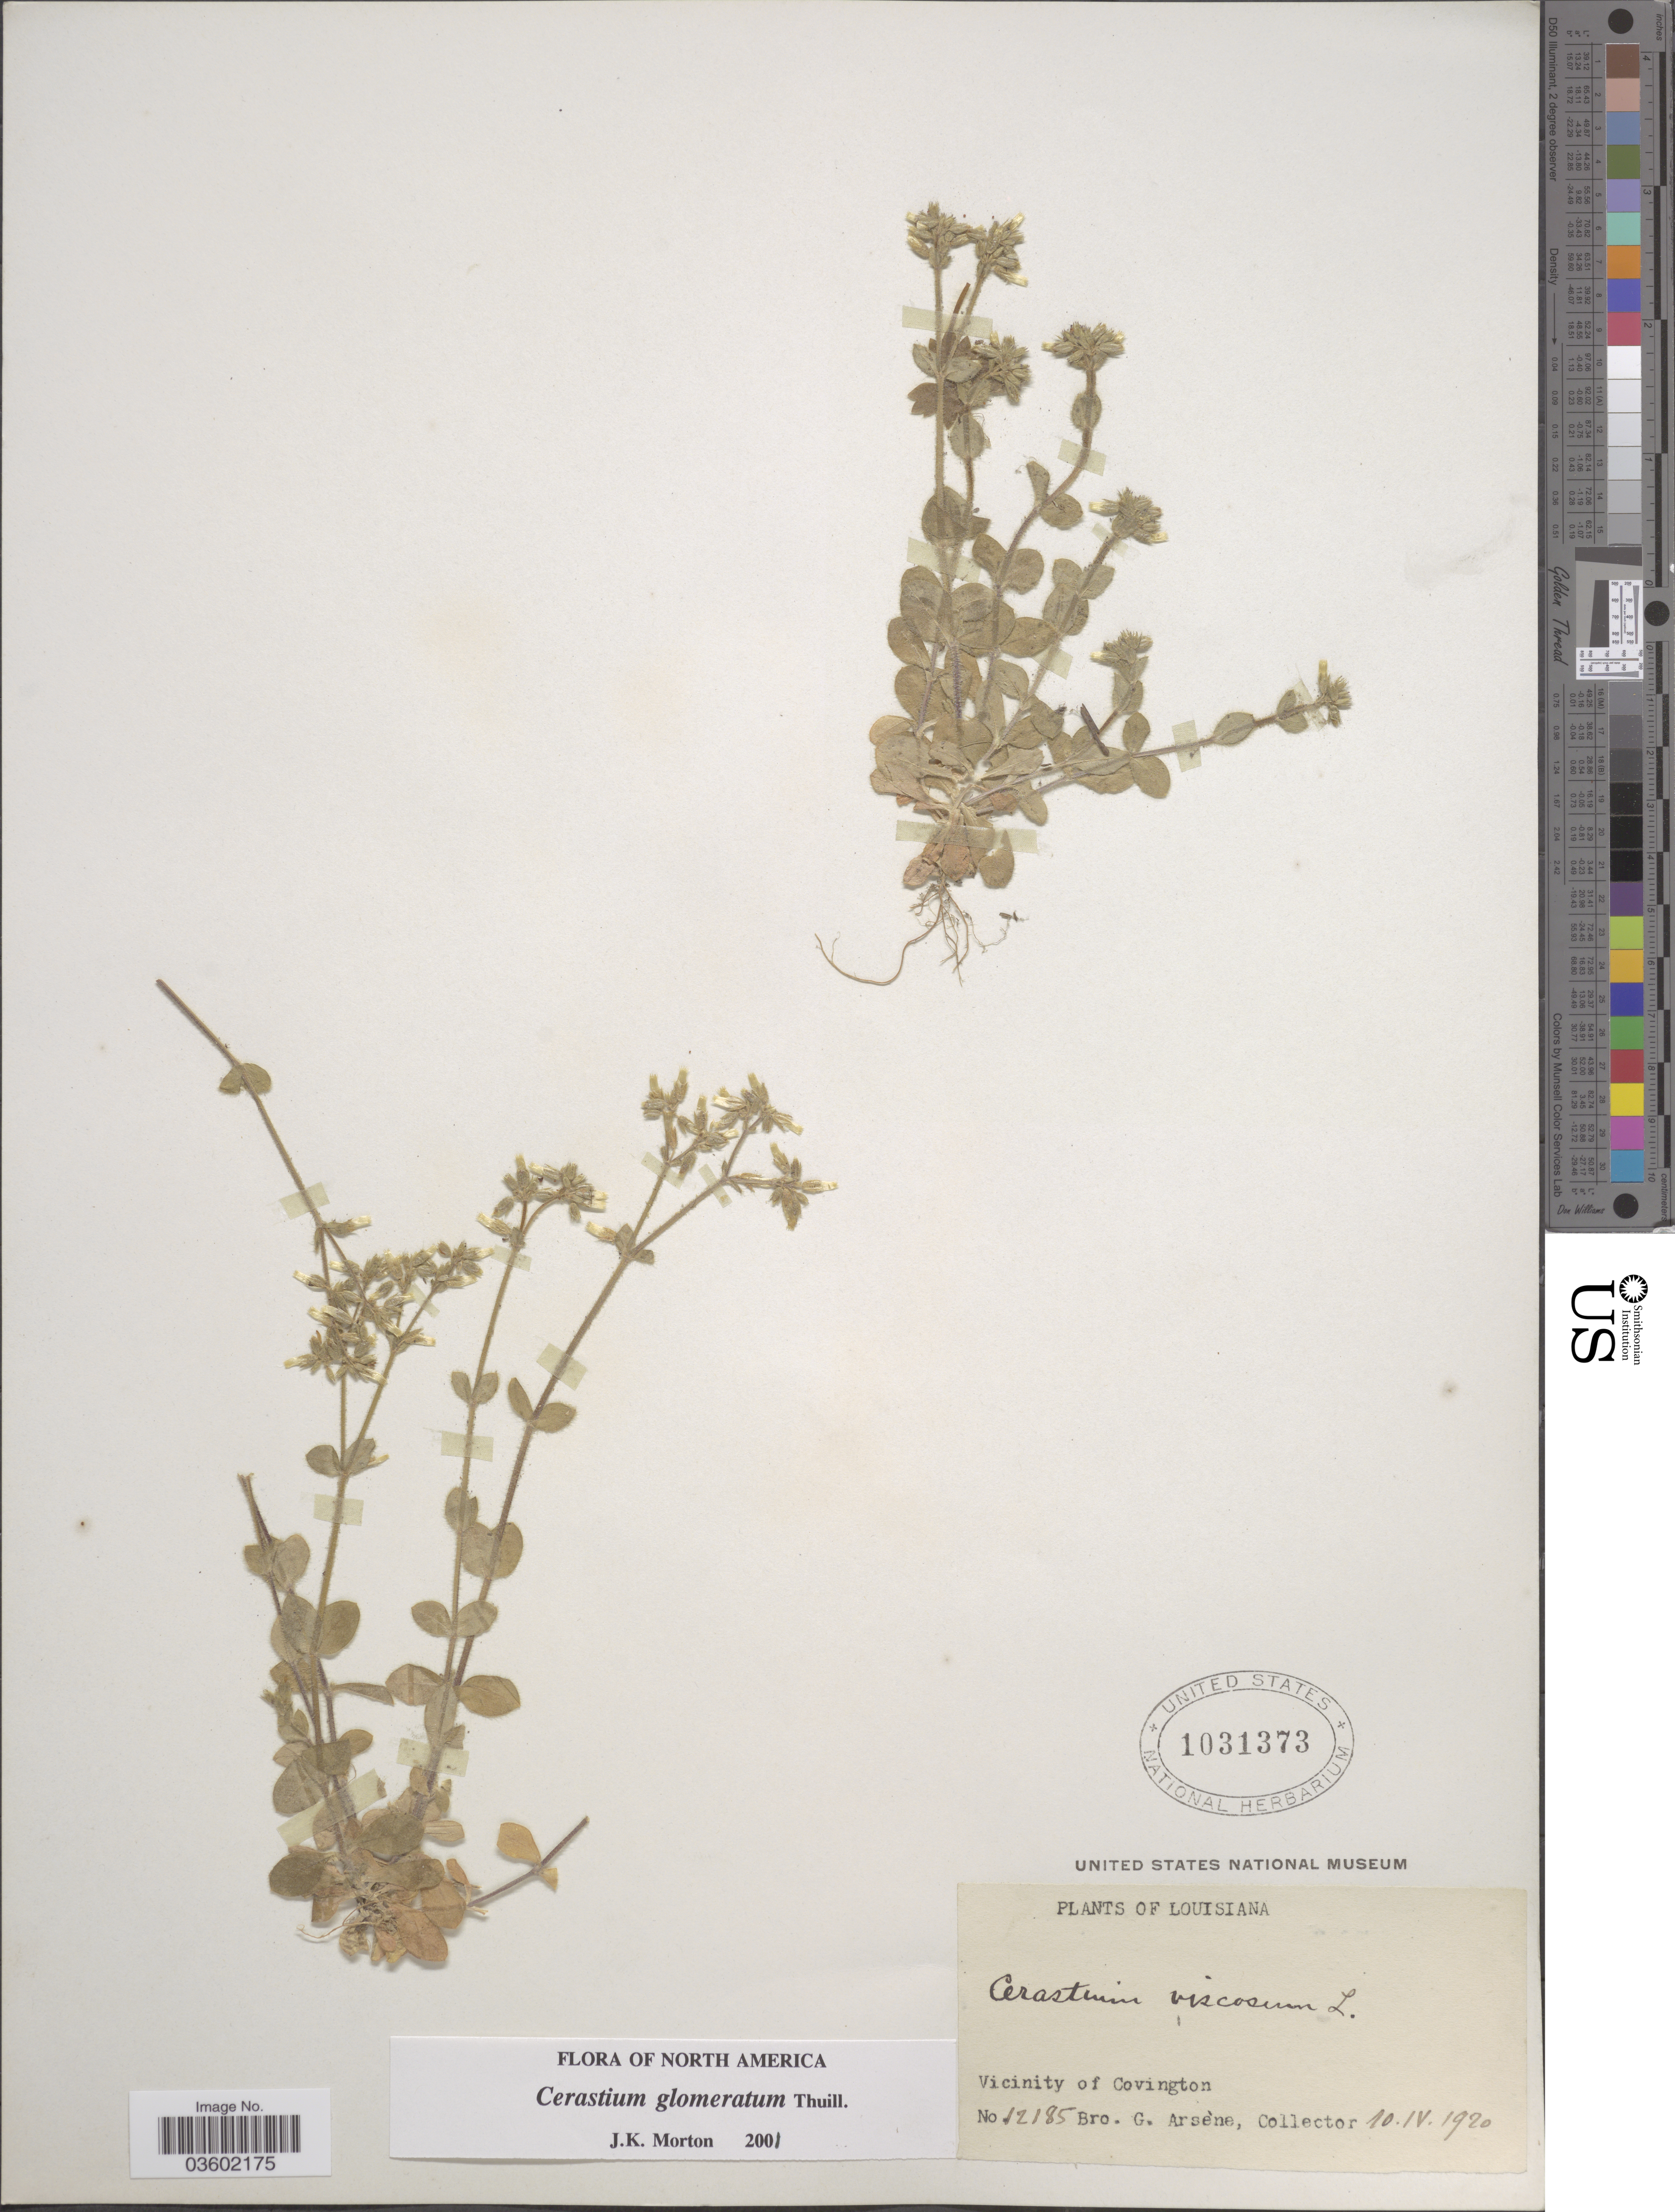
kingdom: Plantae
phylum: Tracheophyta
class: Magnoliopsida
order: Caryophyllales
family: Caryophyllaceae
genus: Cerastium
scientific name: Cerastium viscosum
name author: L.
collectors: Bro. G. Arsène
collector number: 12185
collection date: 1920-04-10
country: United States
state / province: Louisiana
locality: Vicinity of Covington.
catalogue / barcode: US 1031373